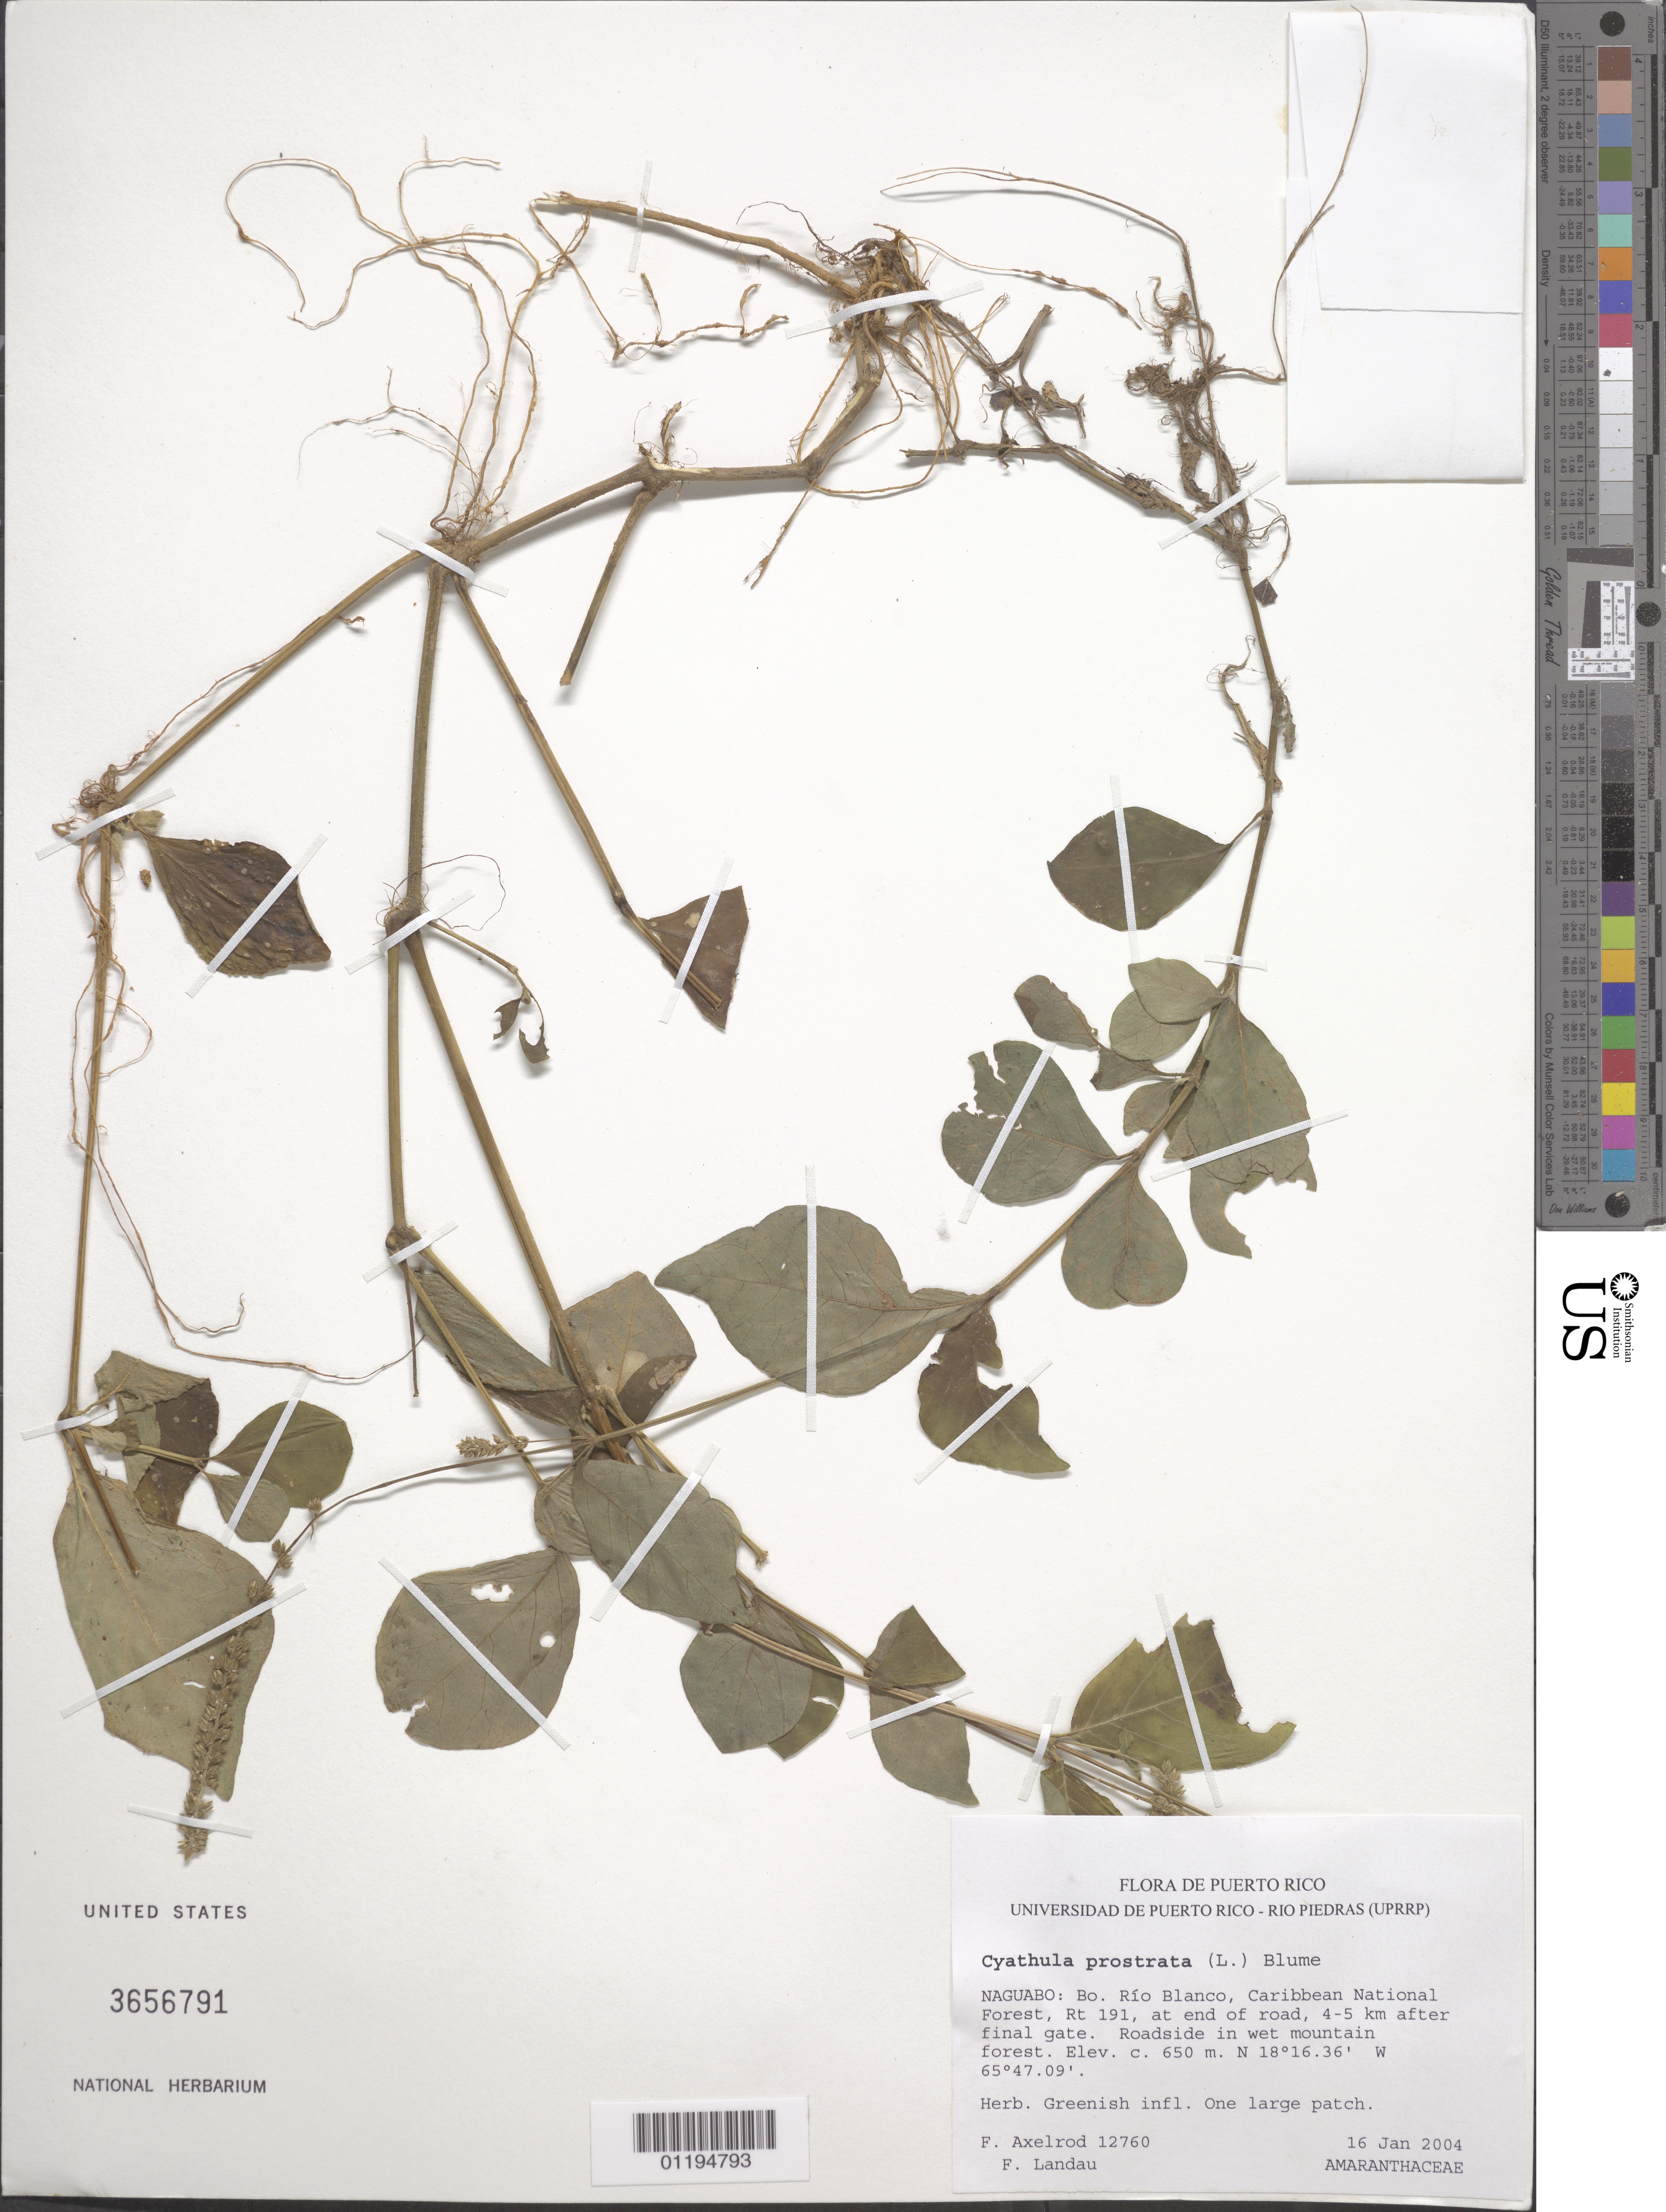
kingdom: Plantae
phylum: Tracheophyta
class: Magnoliopsida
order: Caryophyllales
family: Amaranthaceae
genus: Cyathula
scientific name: Cyathula prostrata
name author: (L.) Blume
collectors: F. S. Axelrod & F. Landau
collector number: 12760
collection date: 2004-01-16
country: Puerto Rico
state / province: Naguabo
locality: Caribbean National Forest, Rt 191, at end of rd., 4-5km after final gate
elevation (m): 650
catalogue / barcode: US 3656791